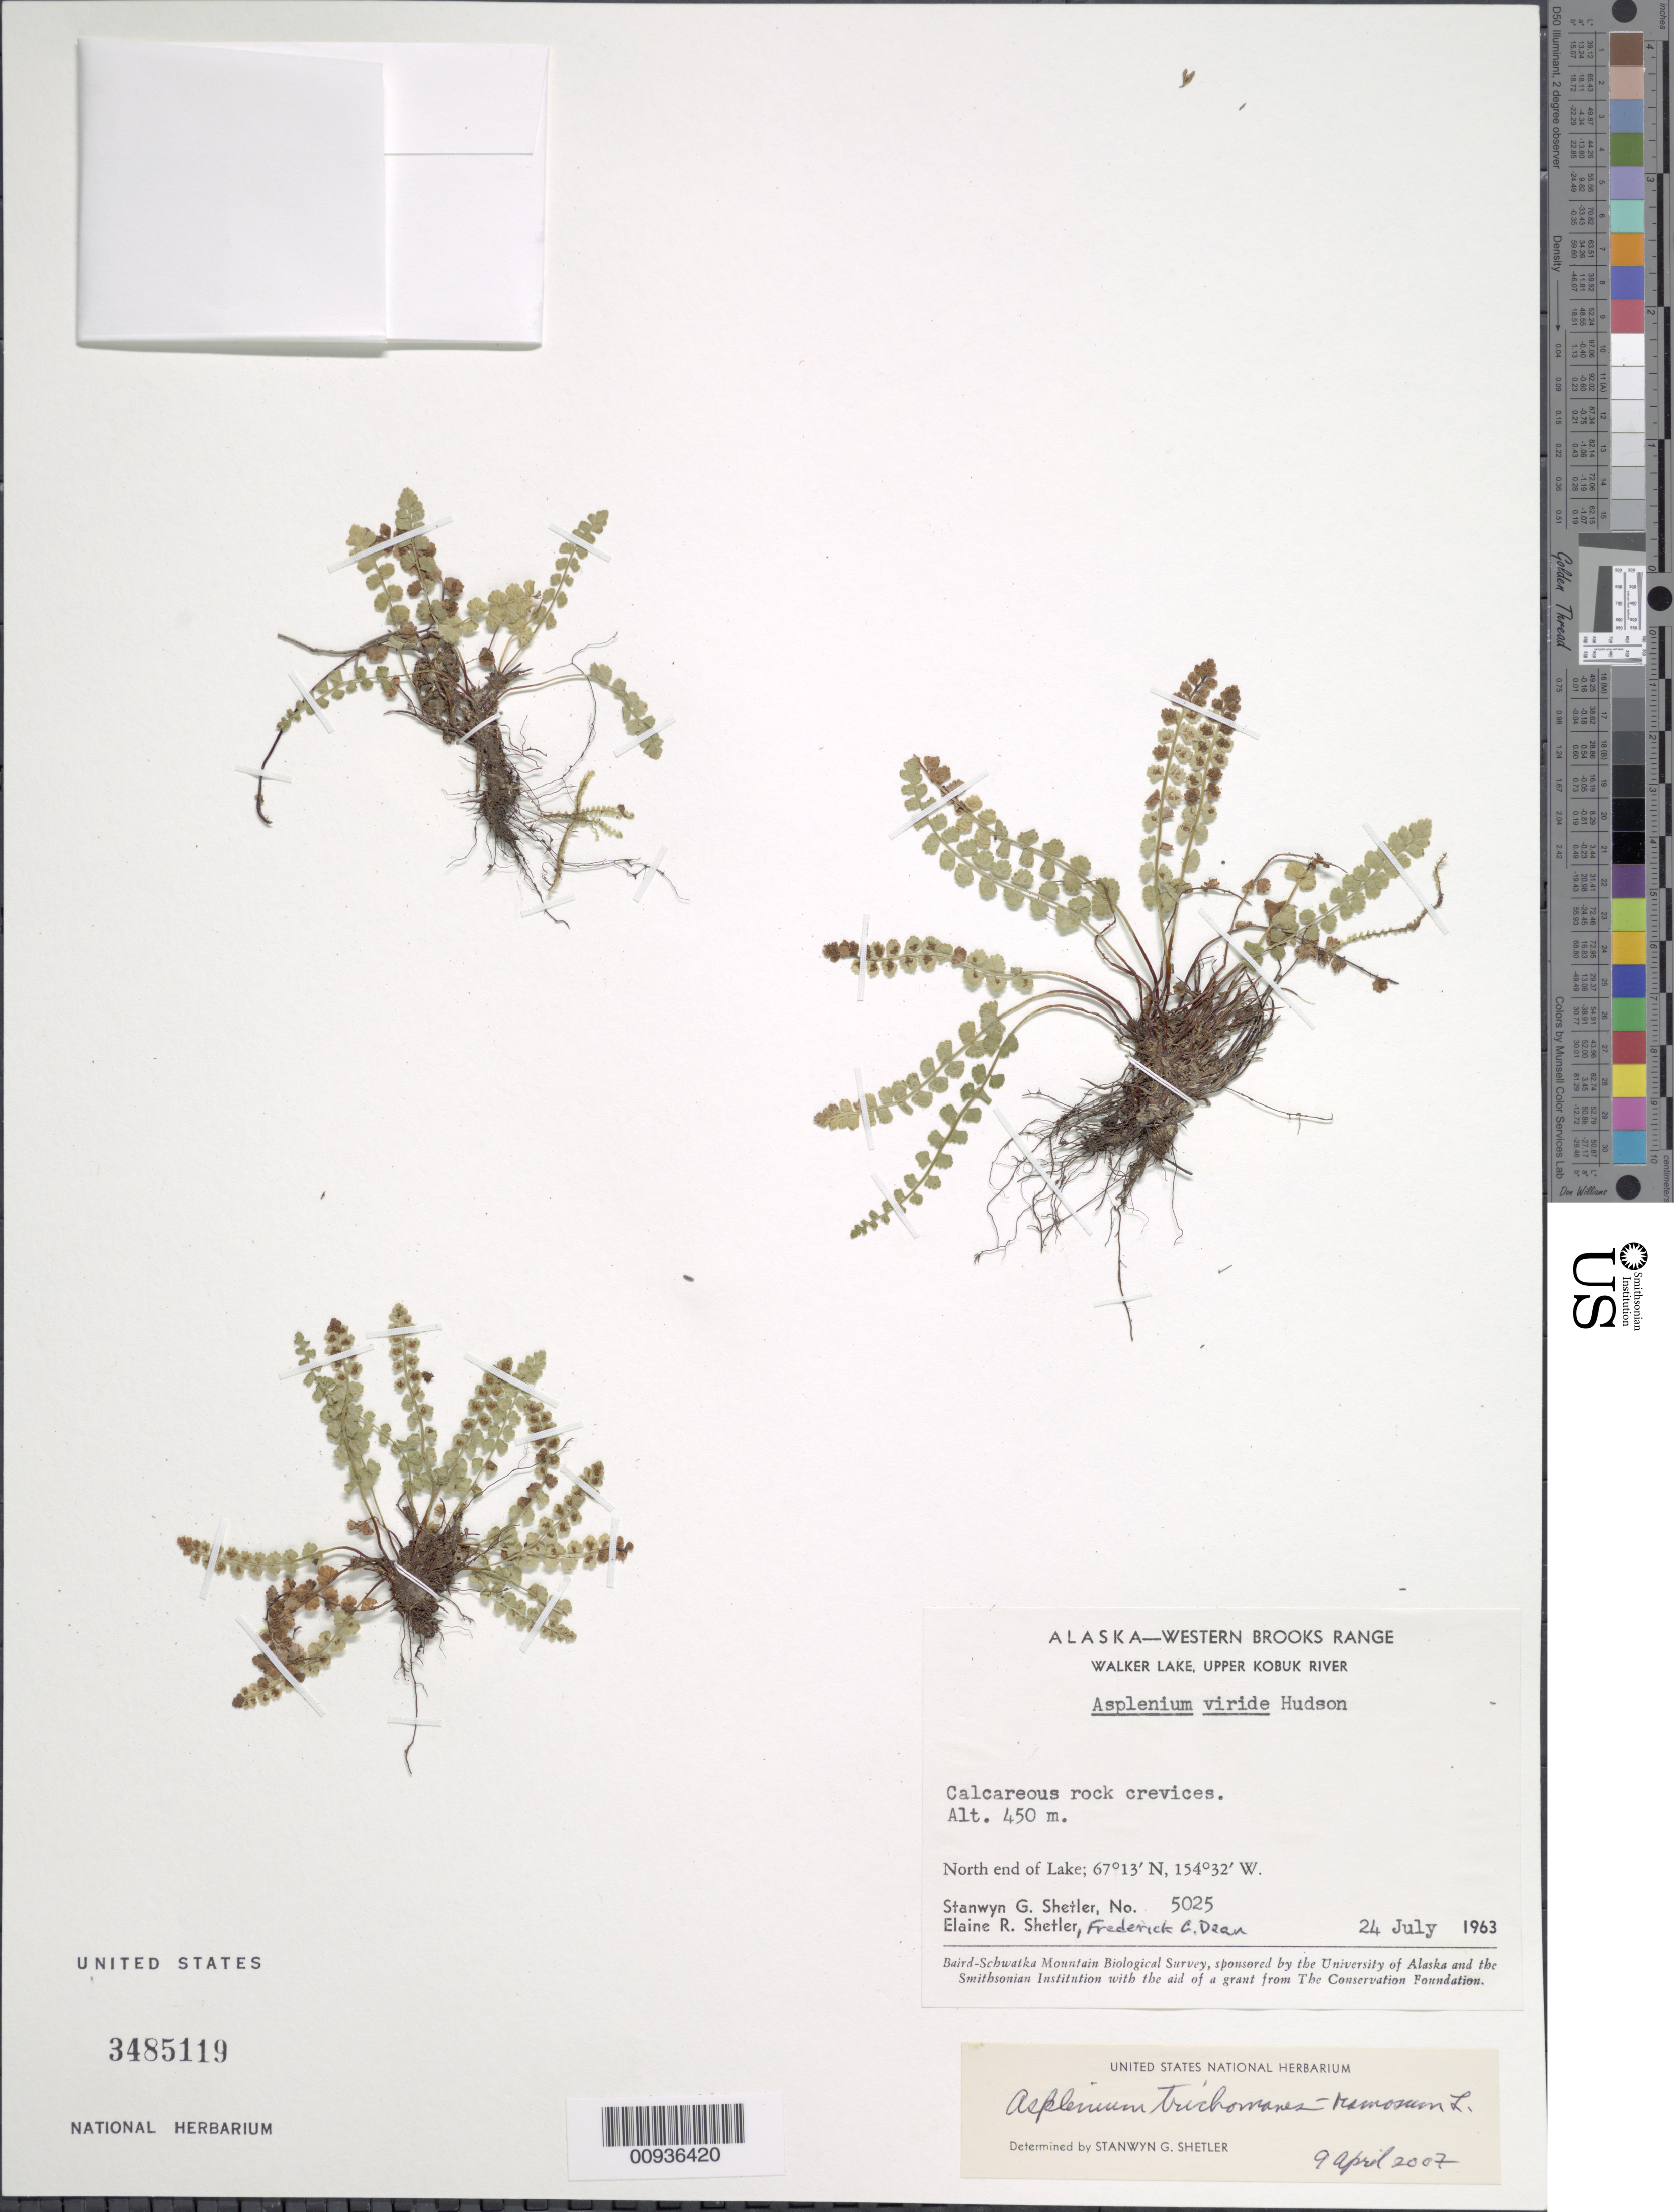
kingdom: Plantae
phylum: Tracheophyta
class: Polypodiopsida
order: Polypodiales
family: Aspleniaceae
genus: Asplenium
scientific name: Asplenium trichomanes-ramosum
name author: L.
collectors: S. Shetler, E. R. Shetler & F. C. Dean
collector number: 5025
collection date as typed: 24 Jul 1963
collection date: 1963-07-24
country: United States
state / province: Alaska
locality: North end of Walker Lake. Western Brooks Range, Upper Kobuk River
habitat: Calcareous rock crevices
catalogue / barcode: US 3485119